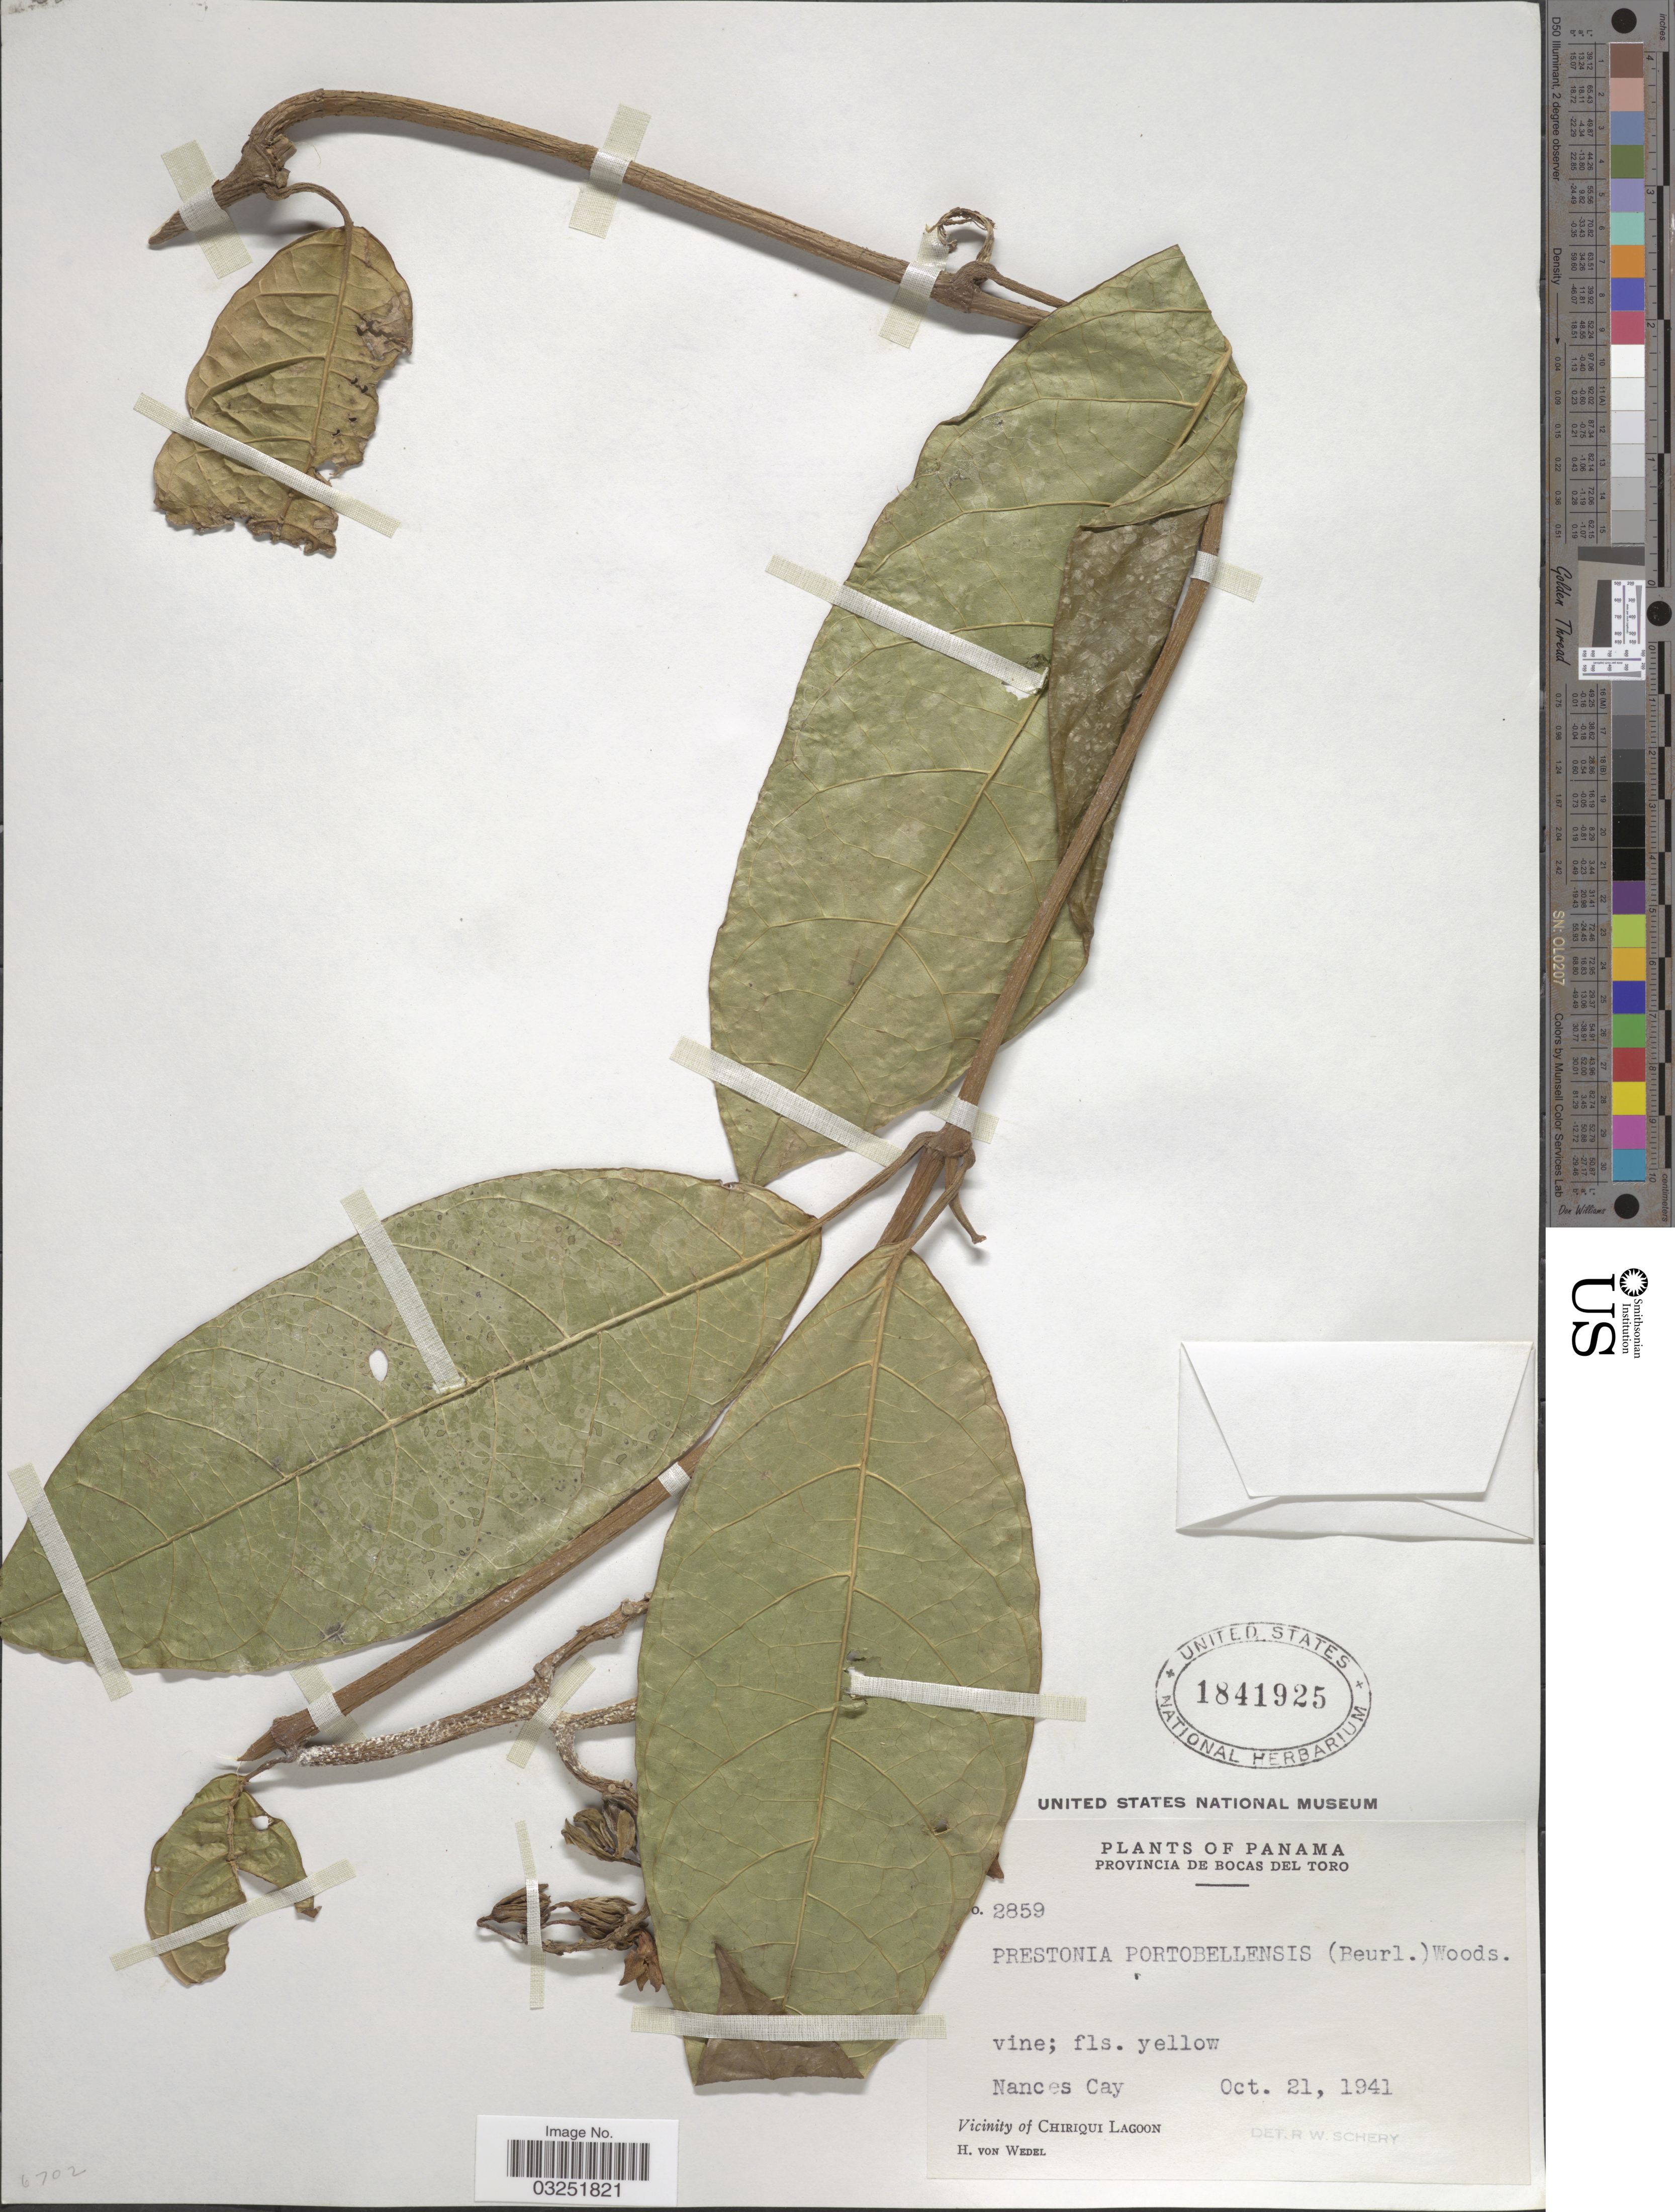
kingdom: Plantae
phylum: Tracheophyta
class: Magnoliopsida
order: Gentianales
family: Apocynaceae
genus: Prestonia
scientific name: Prestonia portobellensis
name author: (Beurl.) Woodson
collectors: H. von Wedel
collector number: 2859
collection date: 1941-10-21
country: Panama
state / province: Bocas del Toro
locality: Nances Cay, Vicinity of Chiriqui Lagoon.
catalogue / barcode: US 1841925